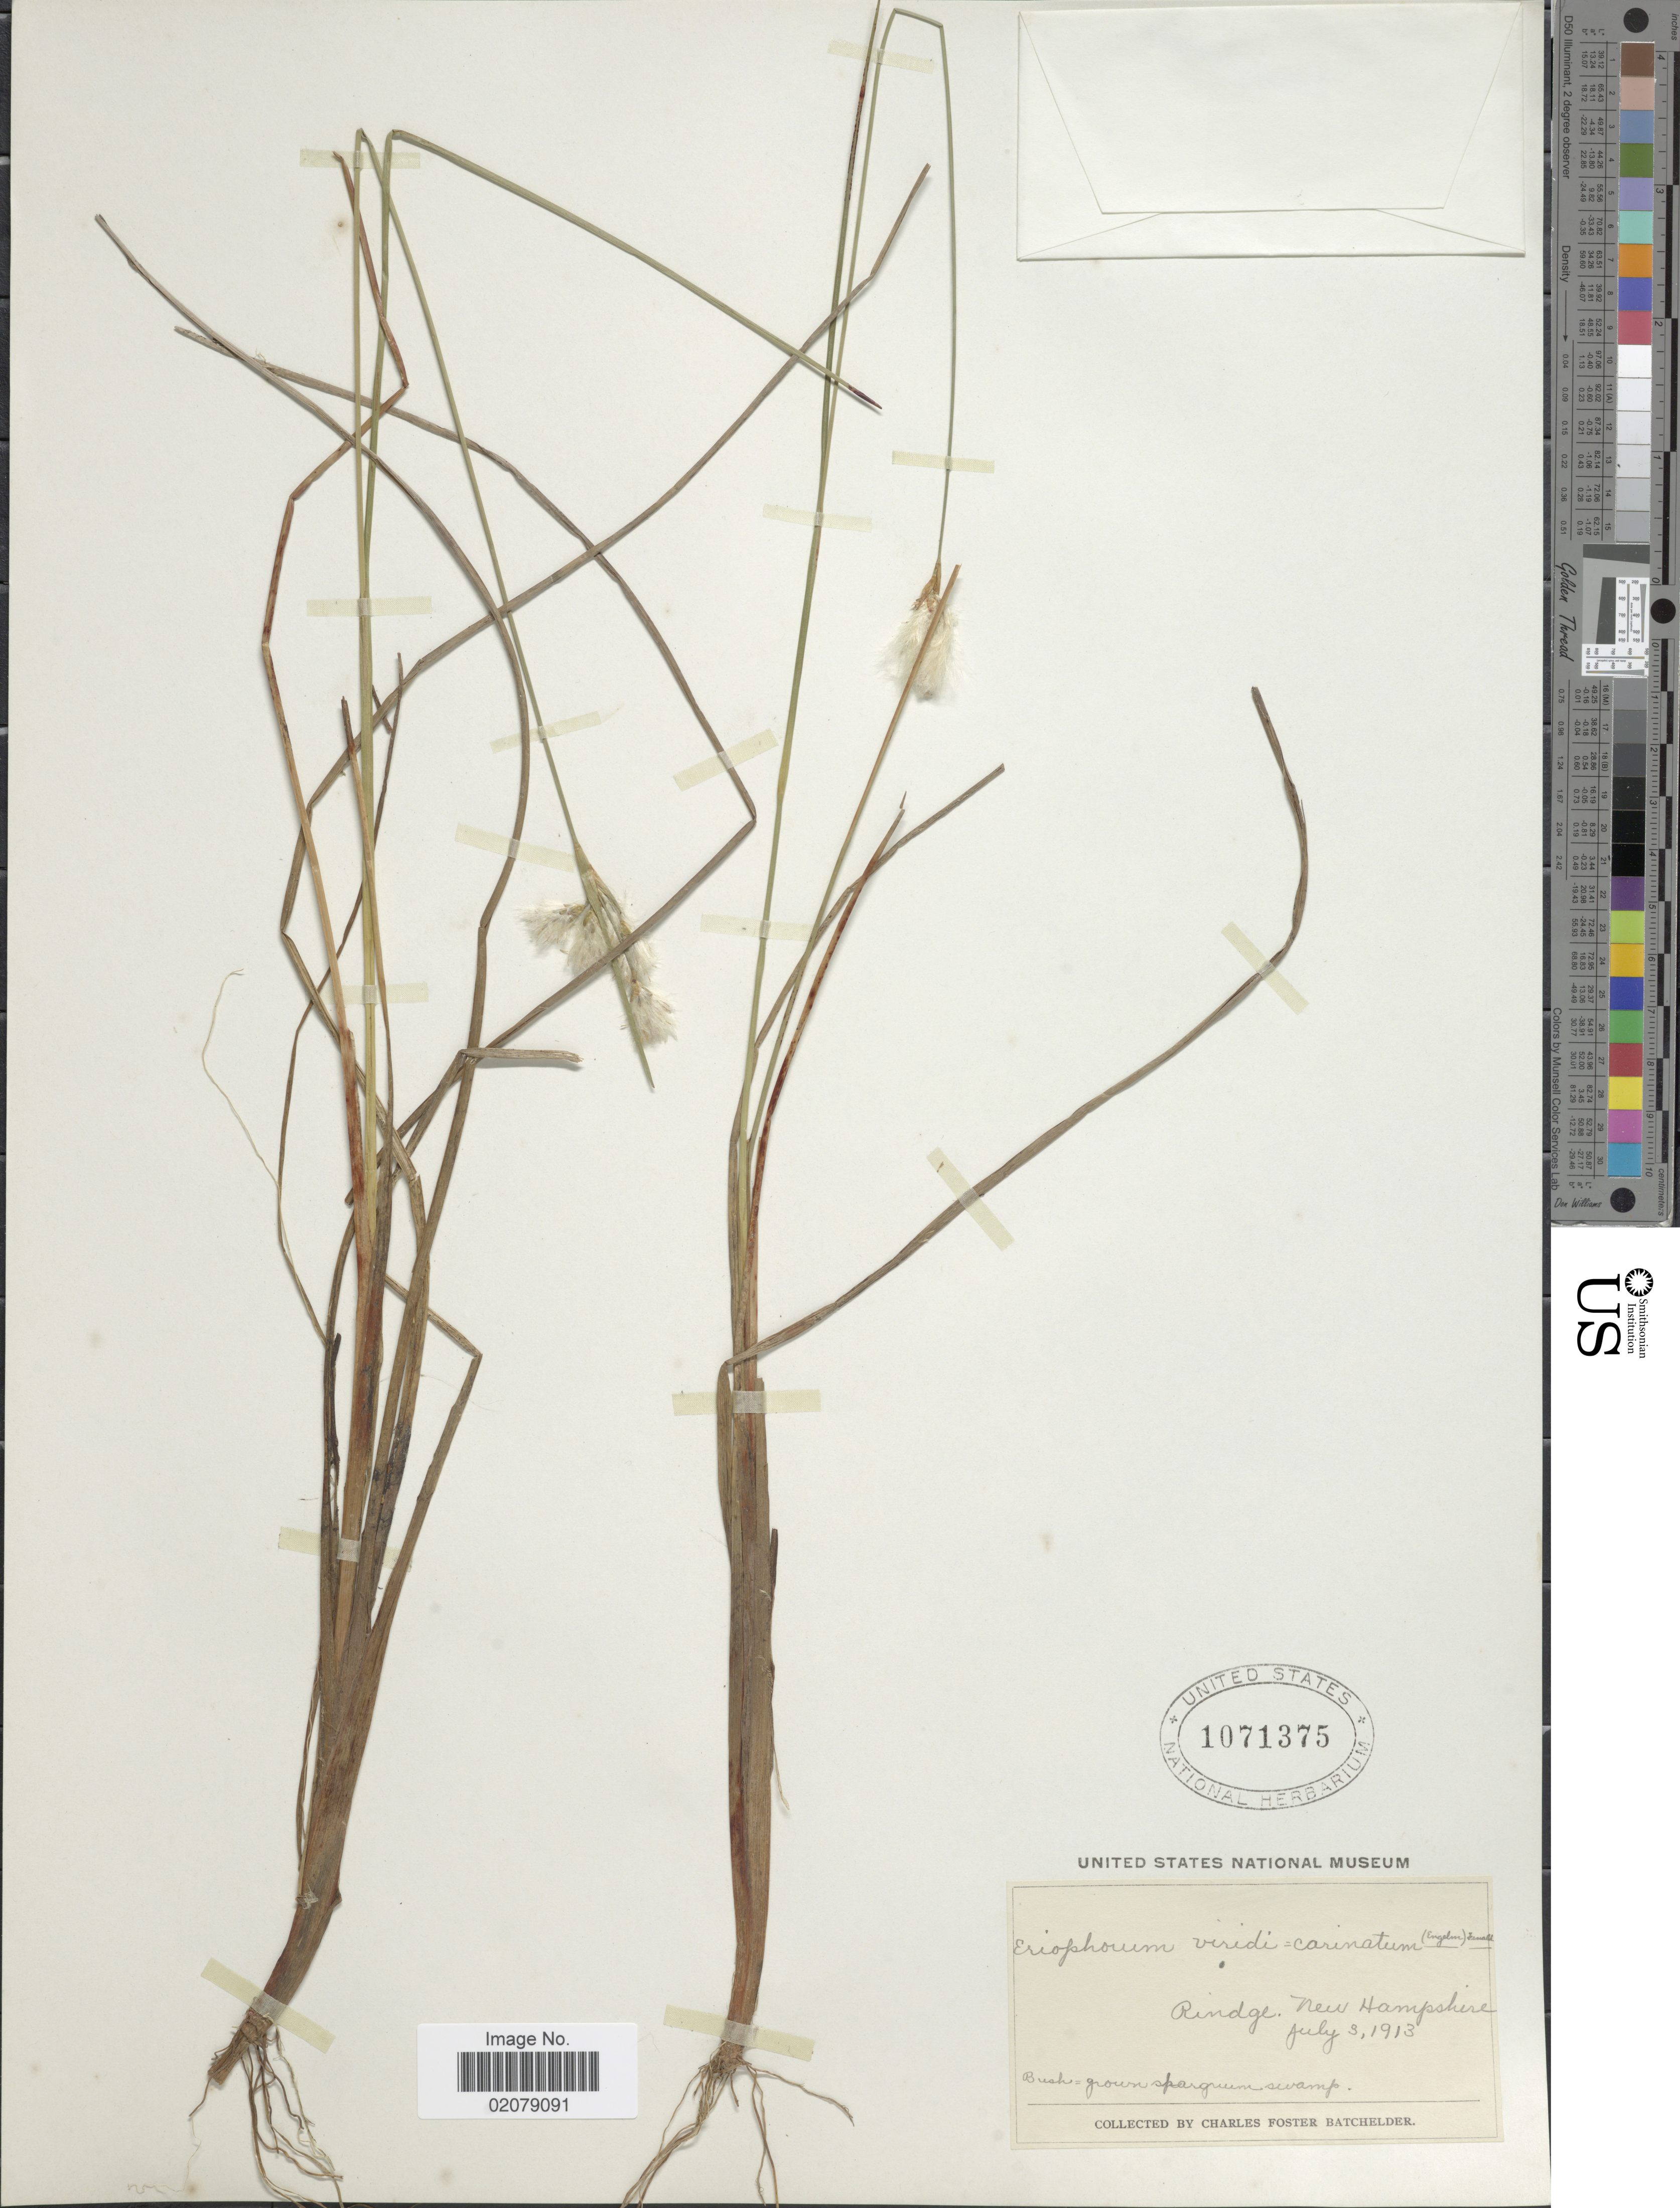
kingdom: Plantae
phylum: Tracheophyta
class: Liliopsida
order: Poales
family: Cyperaceae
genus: Eriophorum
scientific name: Eriophorum viridicarinatum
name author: (Englem.) Fernald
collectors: C. Batchelder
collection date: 1913-07-03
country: United States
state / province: New Hampshire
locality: Rindge, New Hampshire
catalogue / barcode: US 1071375